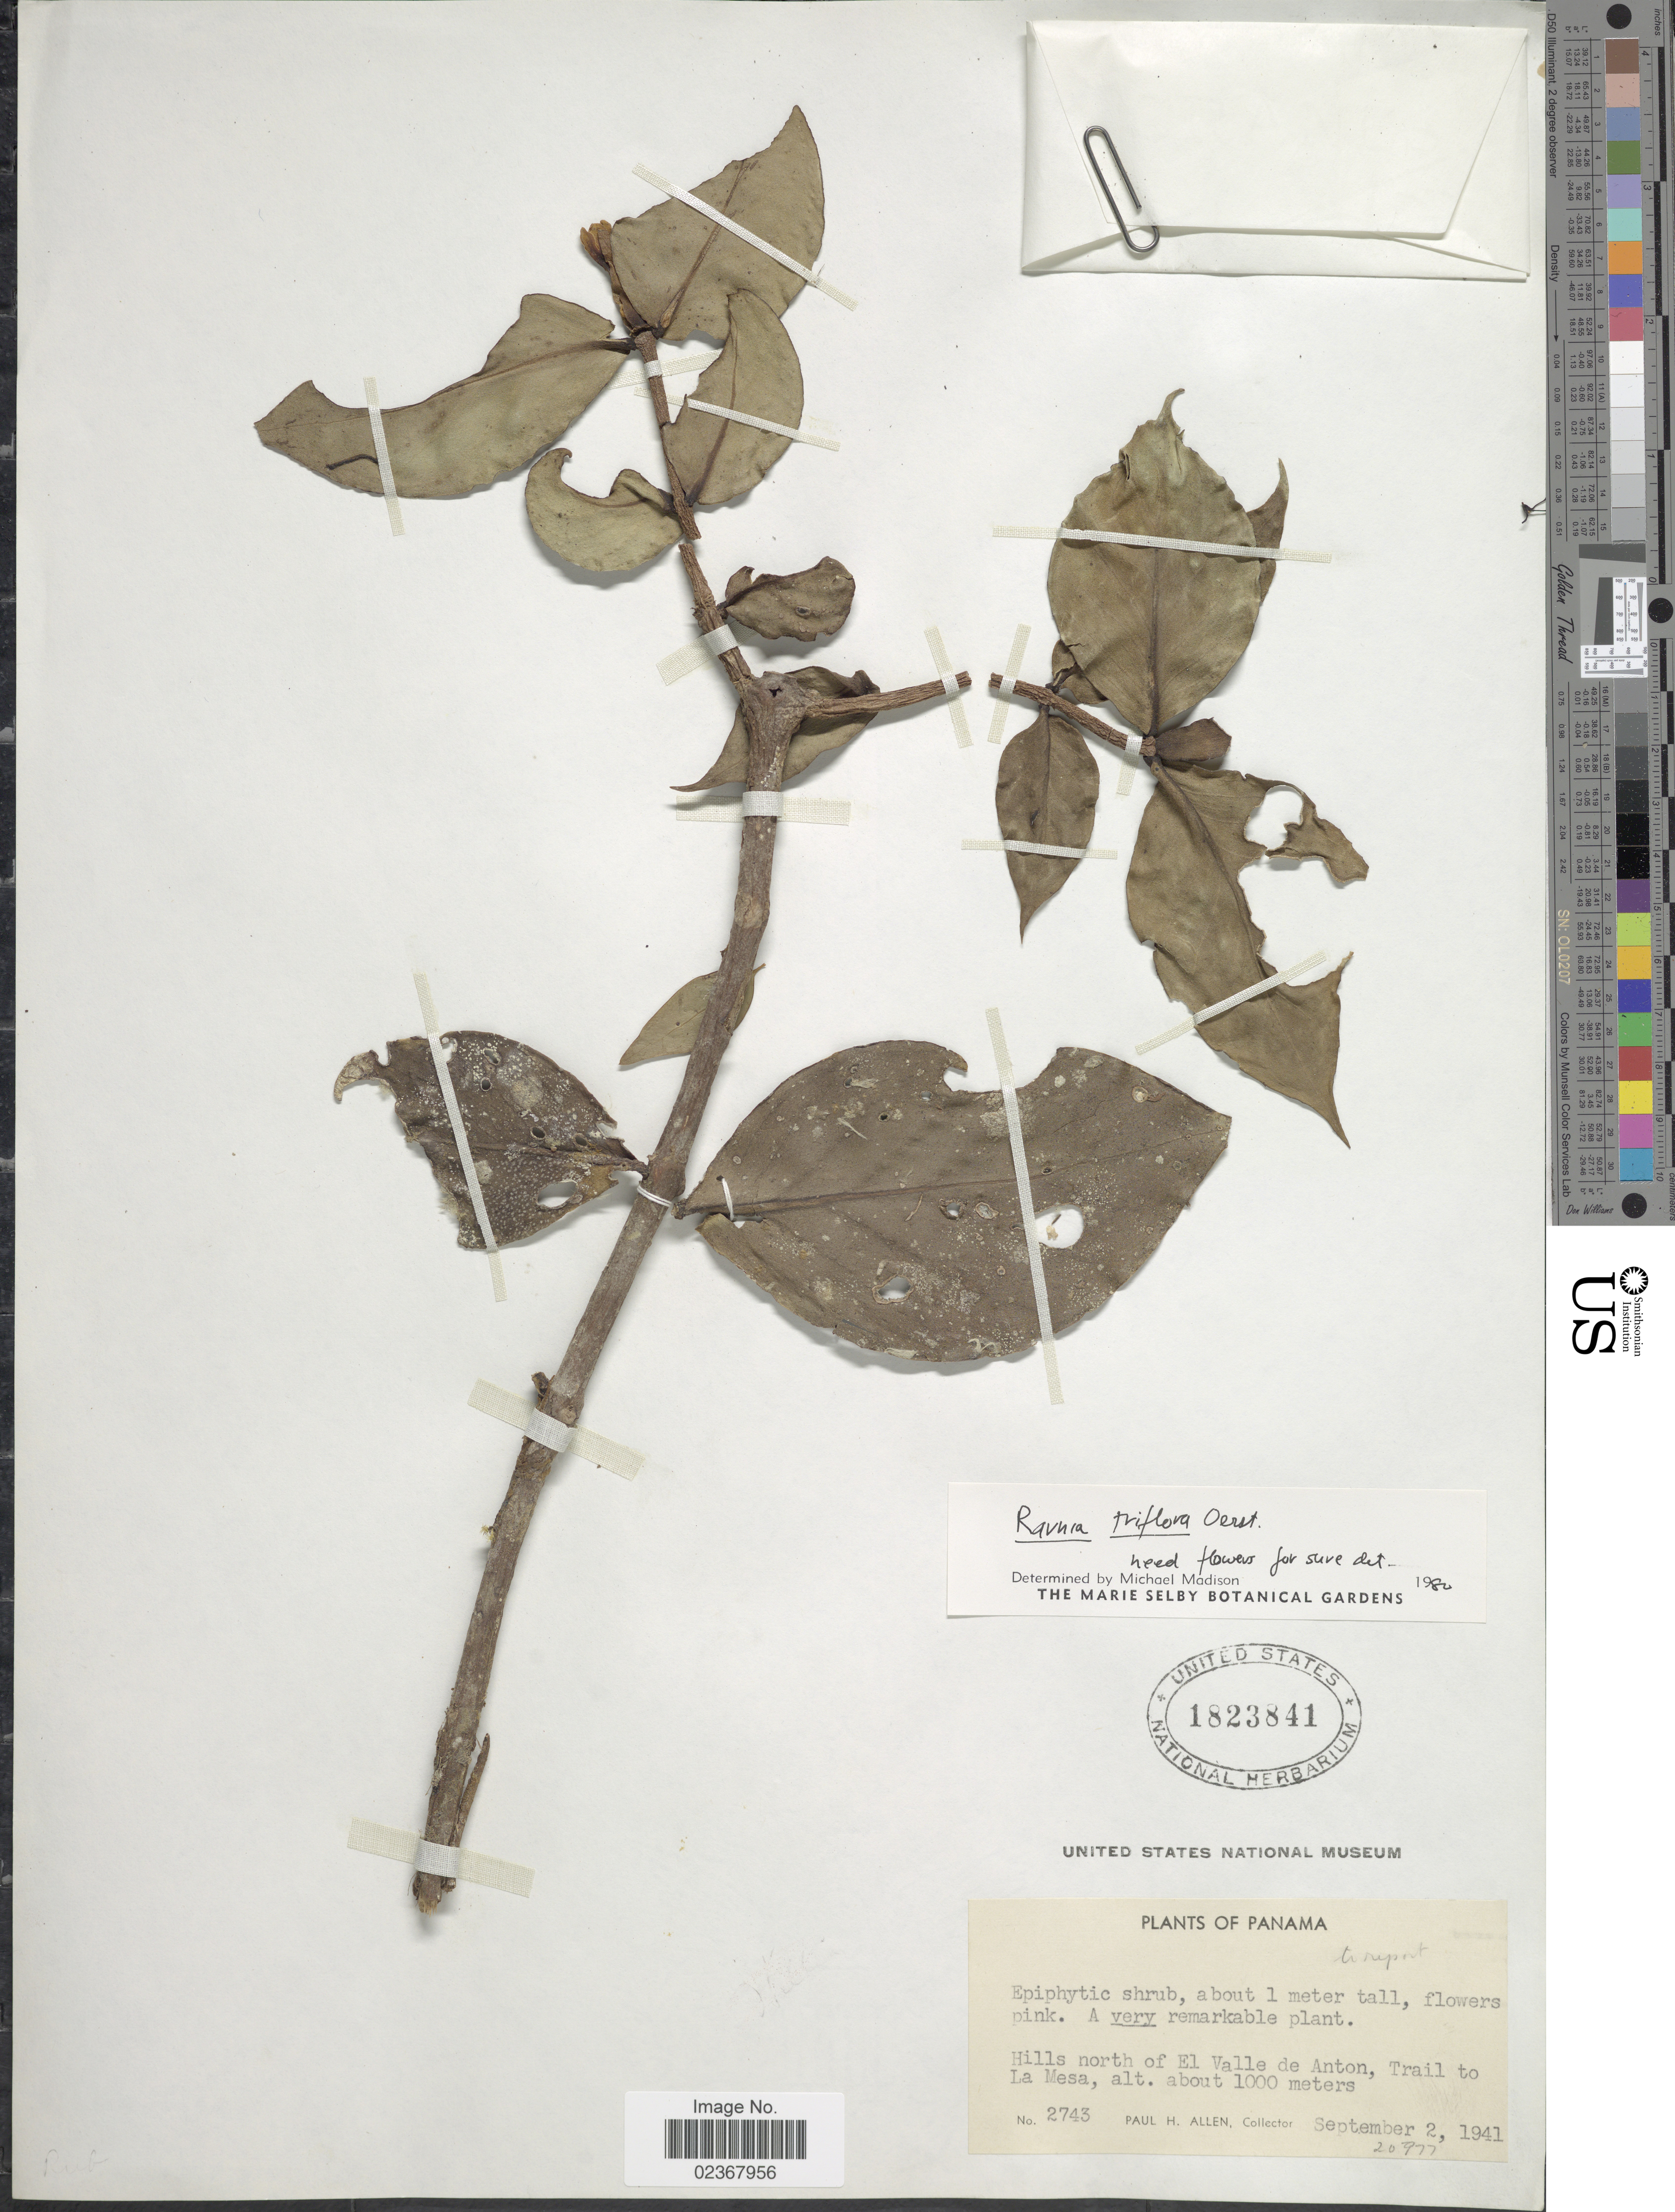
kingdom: Plantae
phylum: Tracheophyta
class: Magnoliopsida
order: Gentianales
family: Rubiaceae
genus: Hillia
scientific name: Hillia triflora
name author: (Oerst.) C.M. Taylor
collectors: P. H. Allen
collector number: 2743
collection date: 1941-09-02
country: Panama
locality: Hills north of El Valle de Anton, Trail to La Mesa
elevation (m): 1000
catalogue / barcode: US 1823841